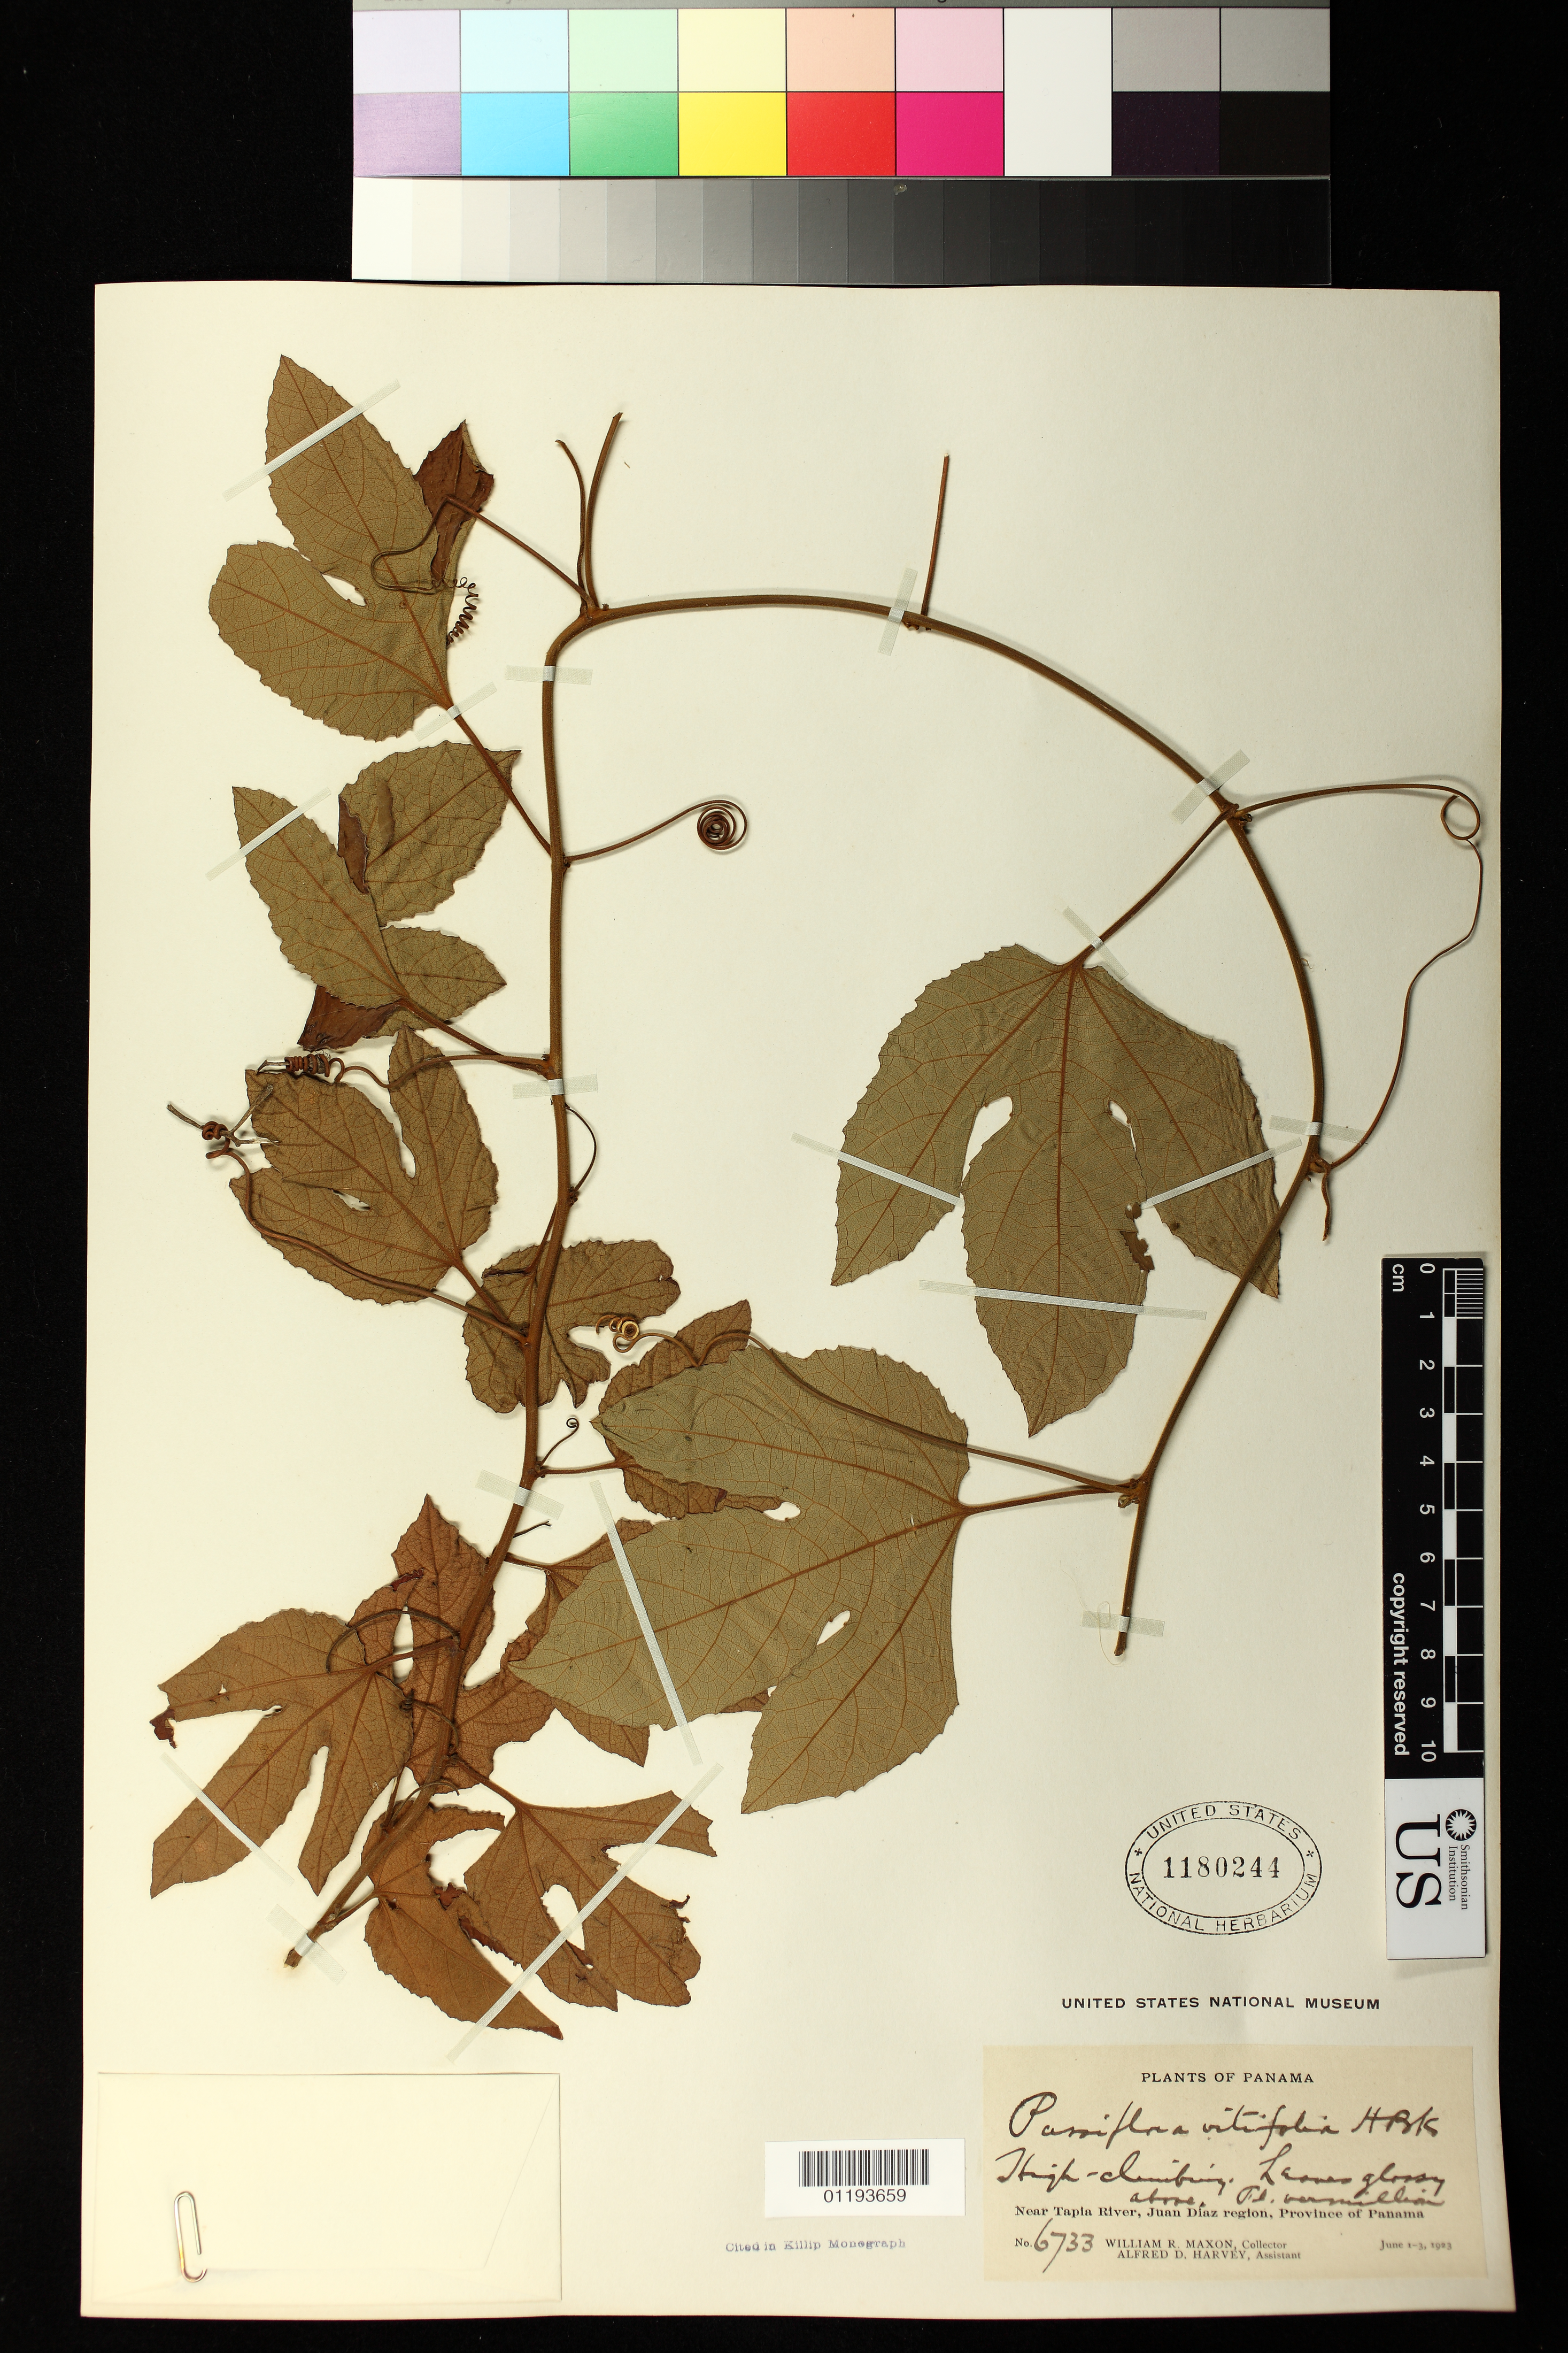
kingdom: Plantae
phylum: Tracheophyta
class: Magnoliopsida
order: Malpighiales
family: Passifloraceae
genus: Passiflora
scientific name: Passiflora vitifolia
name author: Kunth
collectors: W. R. Maxon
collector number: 6733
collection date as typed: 1923 Jun 01 1923 Jun 03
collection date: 1923-06-01/1923-06-03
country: Panama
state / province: Panamá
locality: Near Tapla River, Juan Diaz region.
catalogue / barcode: US 1180244